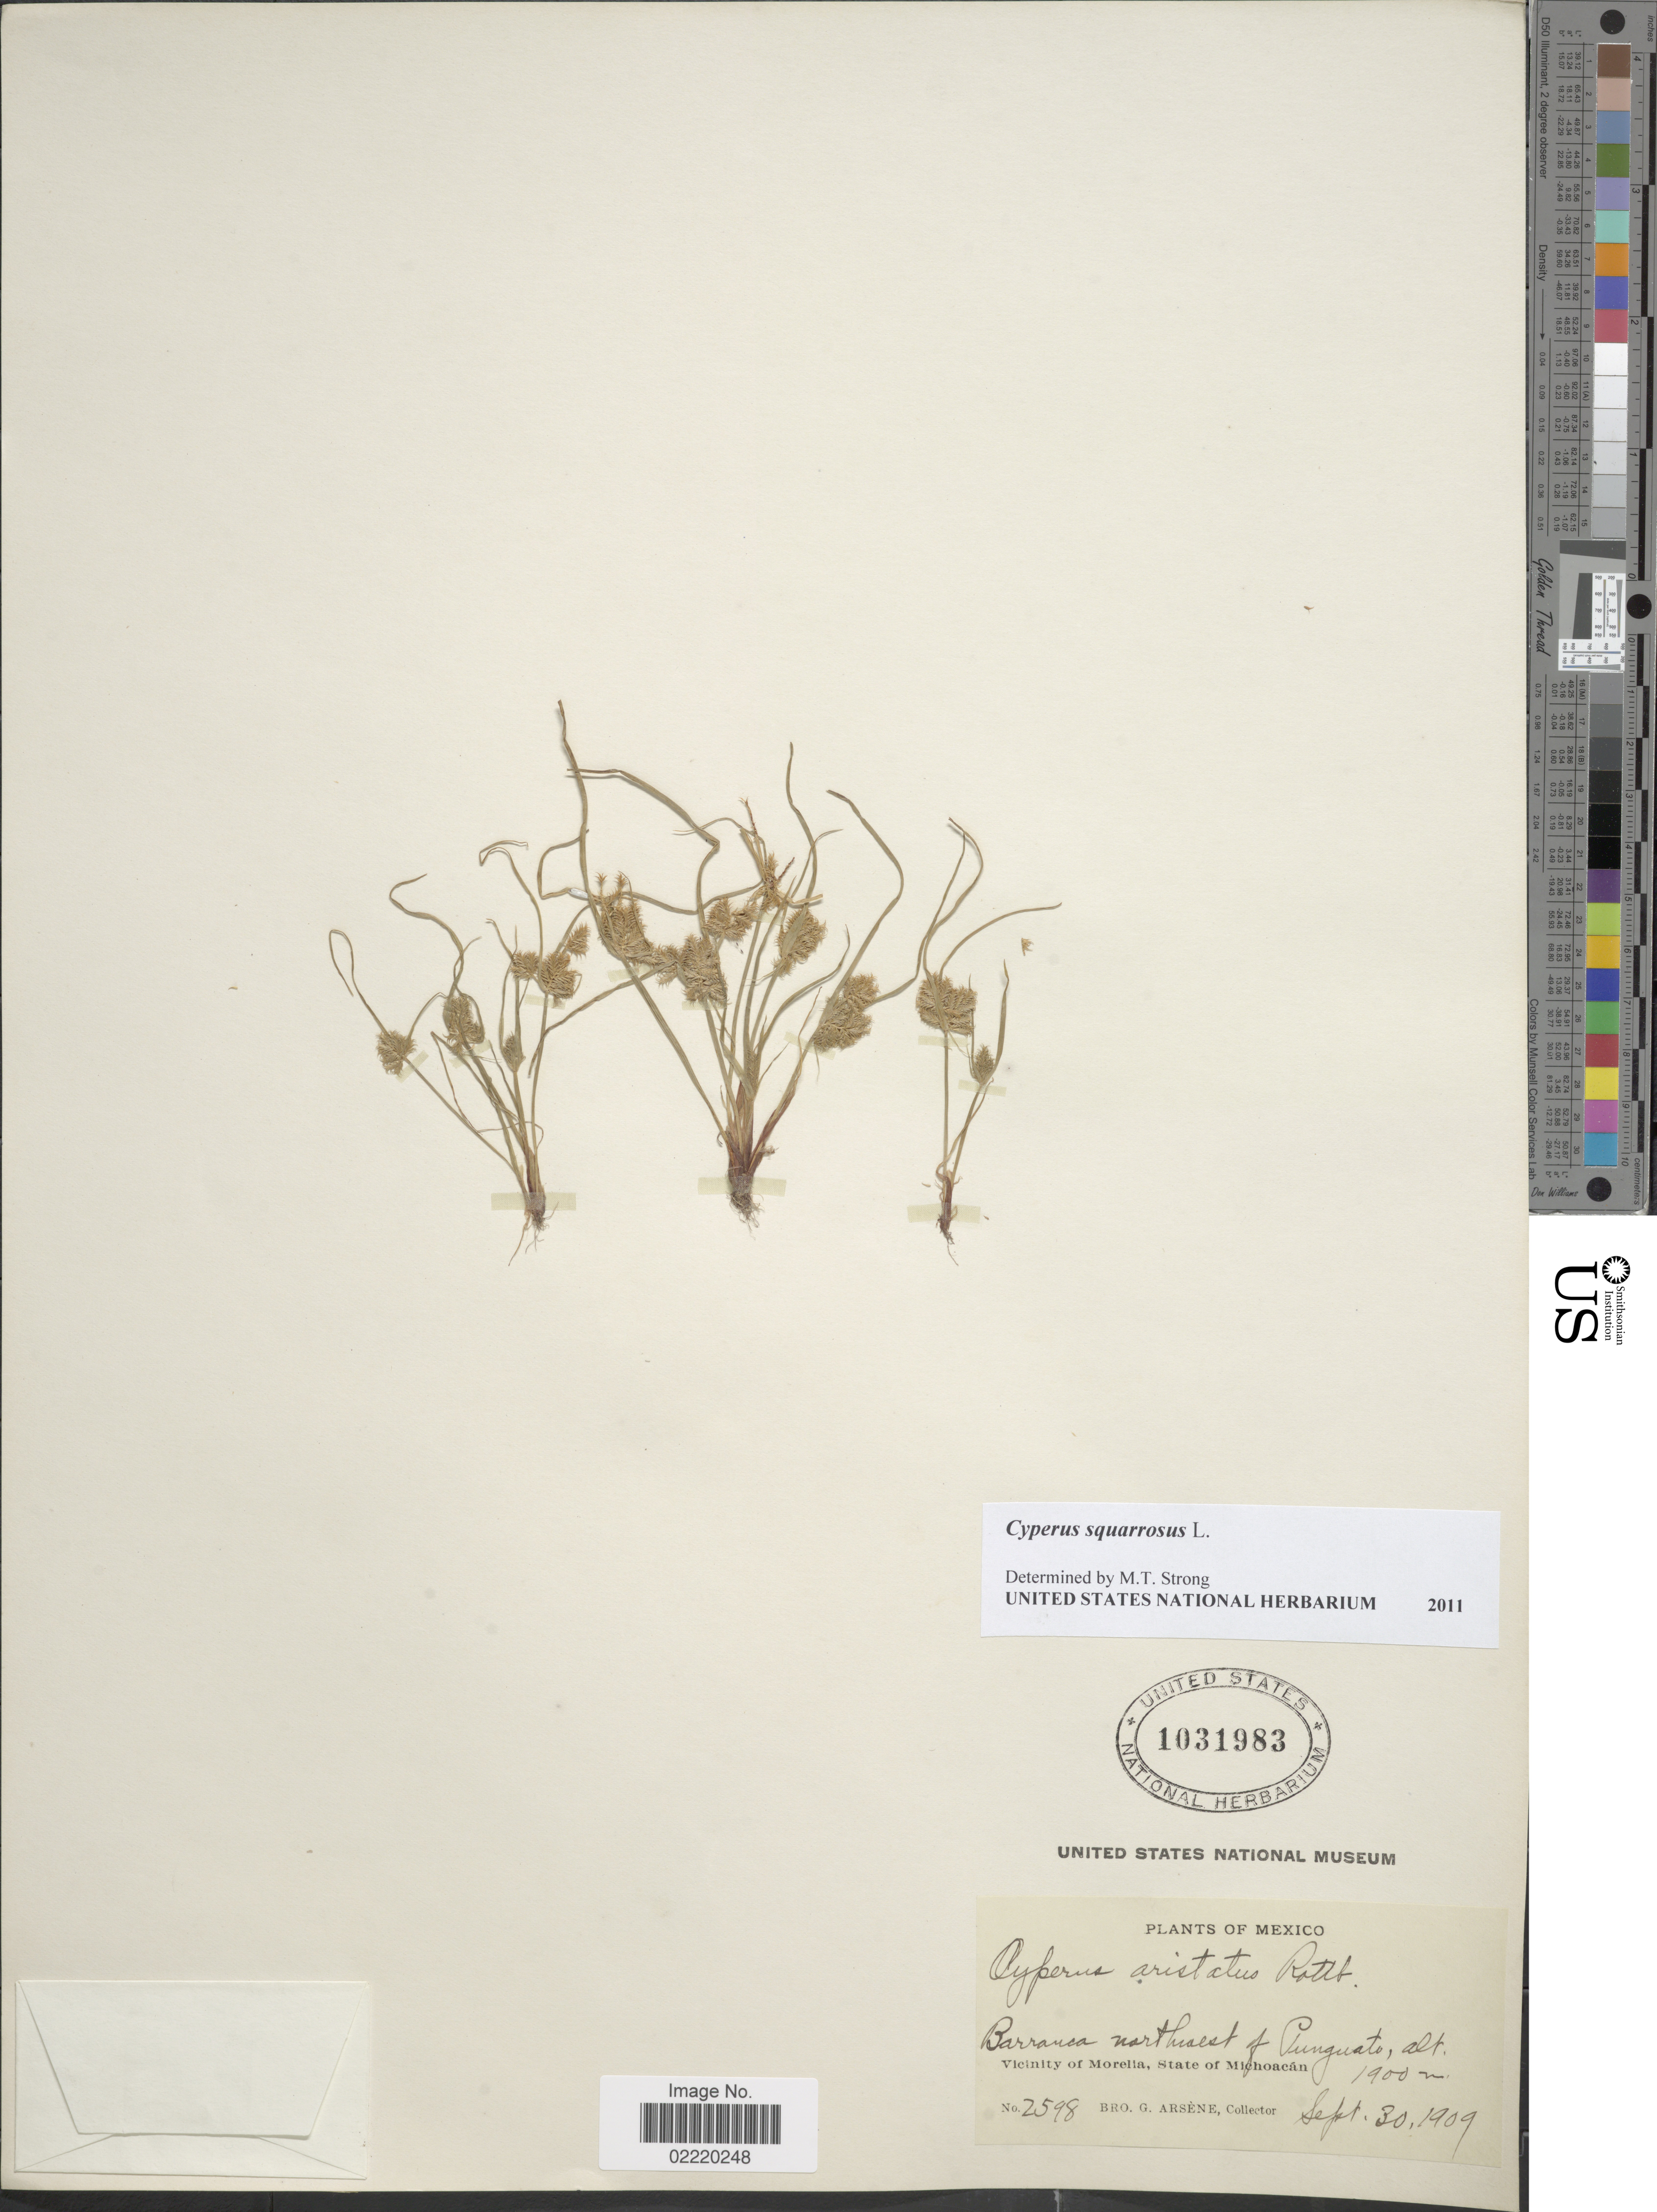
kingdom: Plantae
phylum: Tracheophyta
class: Liliopsida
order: Poales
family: Cyperaceae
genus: Cyperus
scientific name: Cyperus squarrosus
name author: L.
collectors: Bro. G. Arsène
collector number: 2598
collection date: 1909-09-30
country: Mexico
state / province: Michoacán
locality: Barranca northwest of Punguato, Vicinity of Morelia.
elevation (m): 1900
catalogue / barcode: US 101983